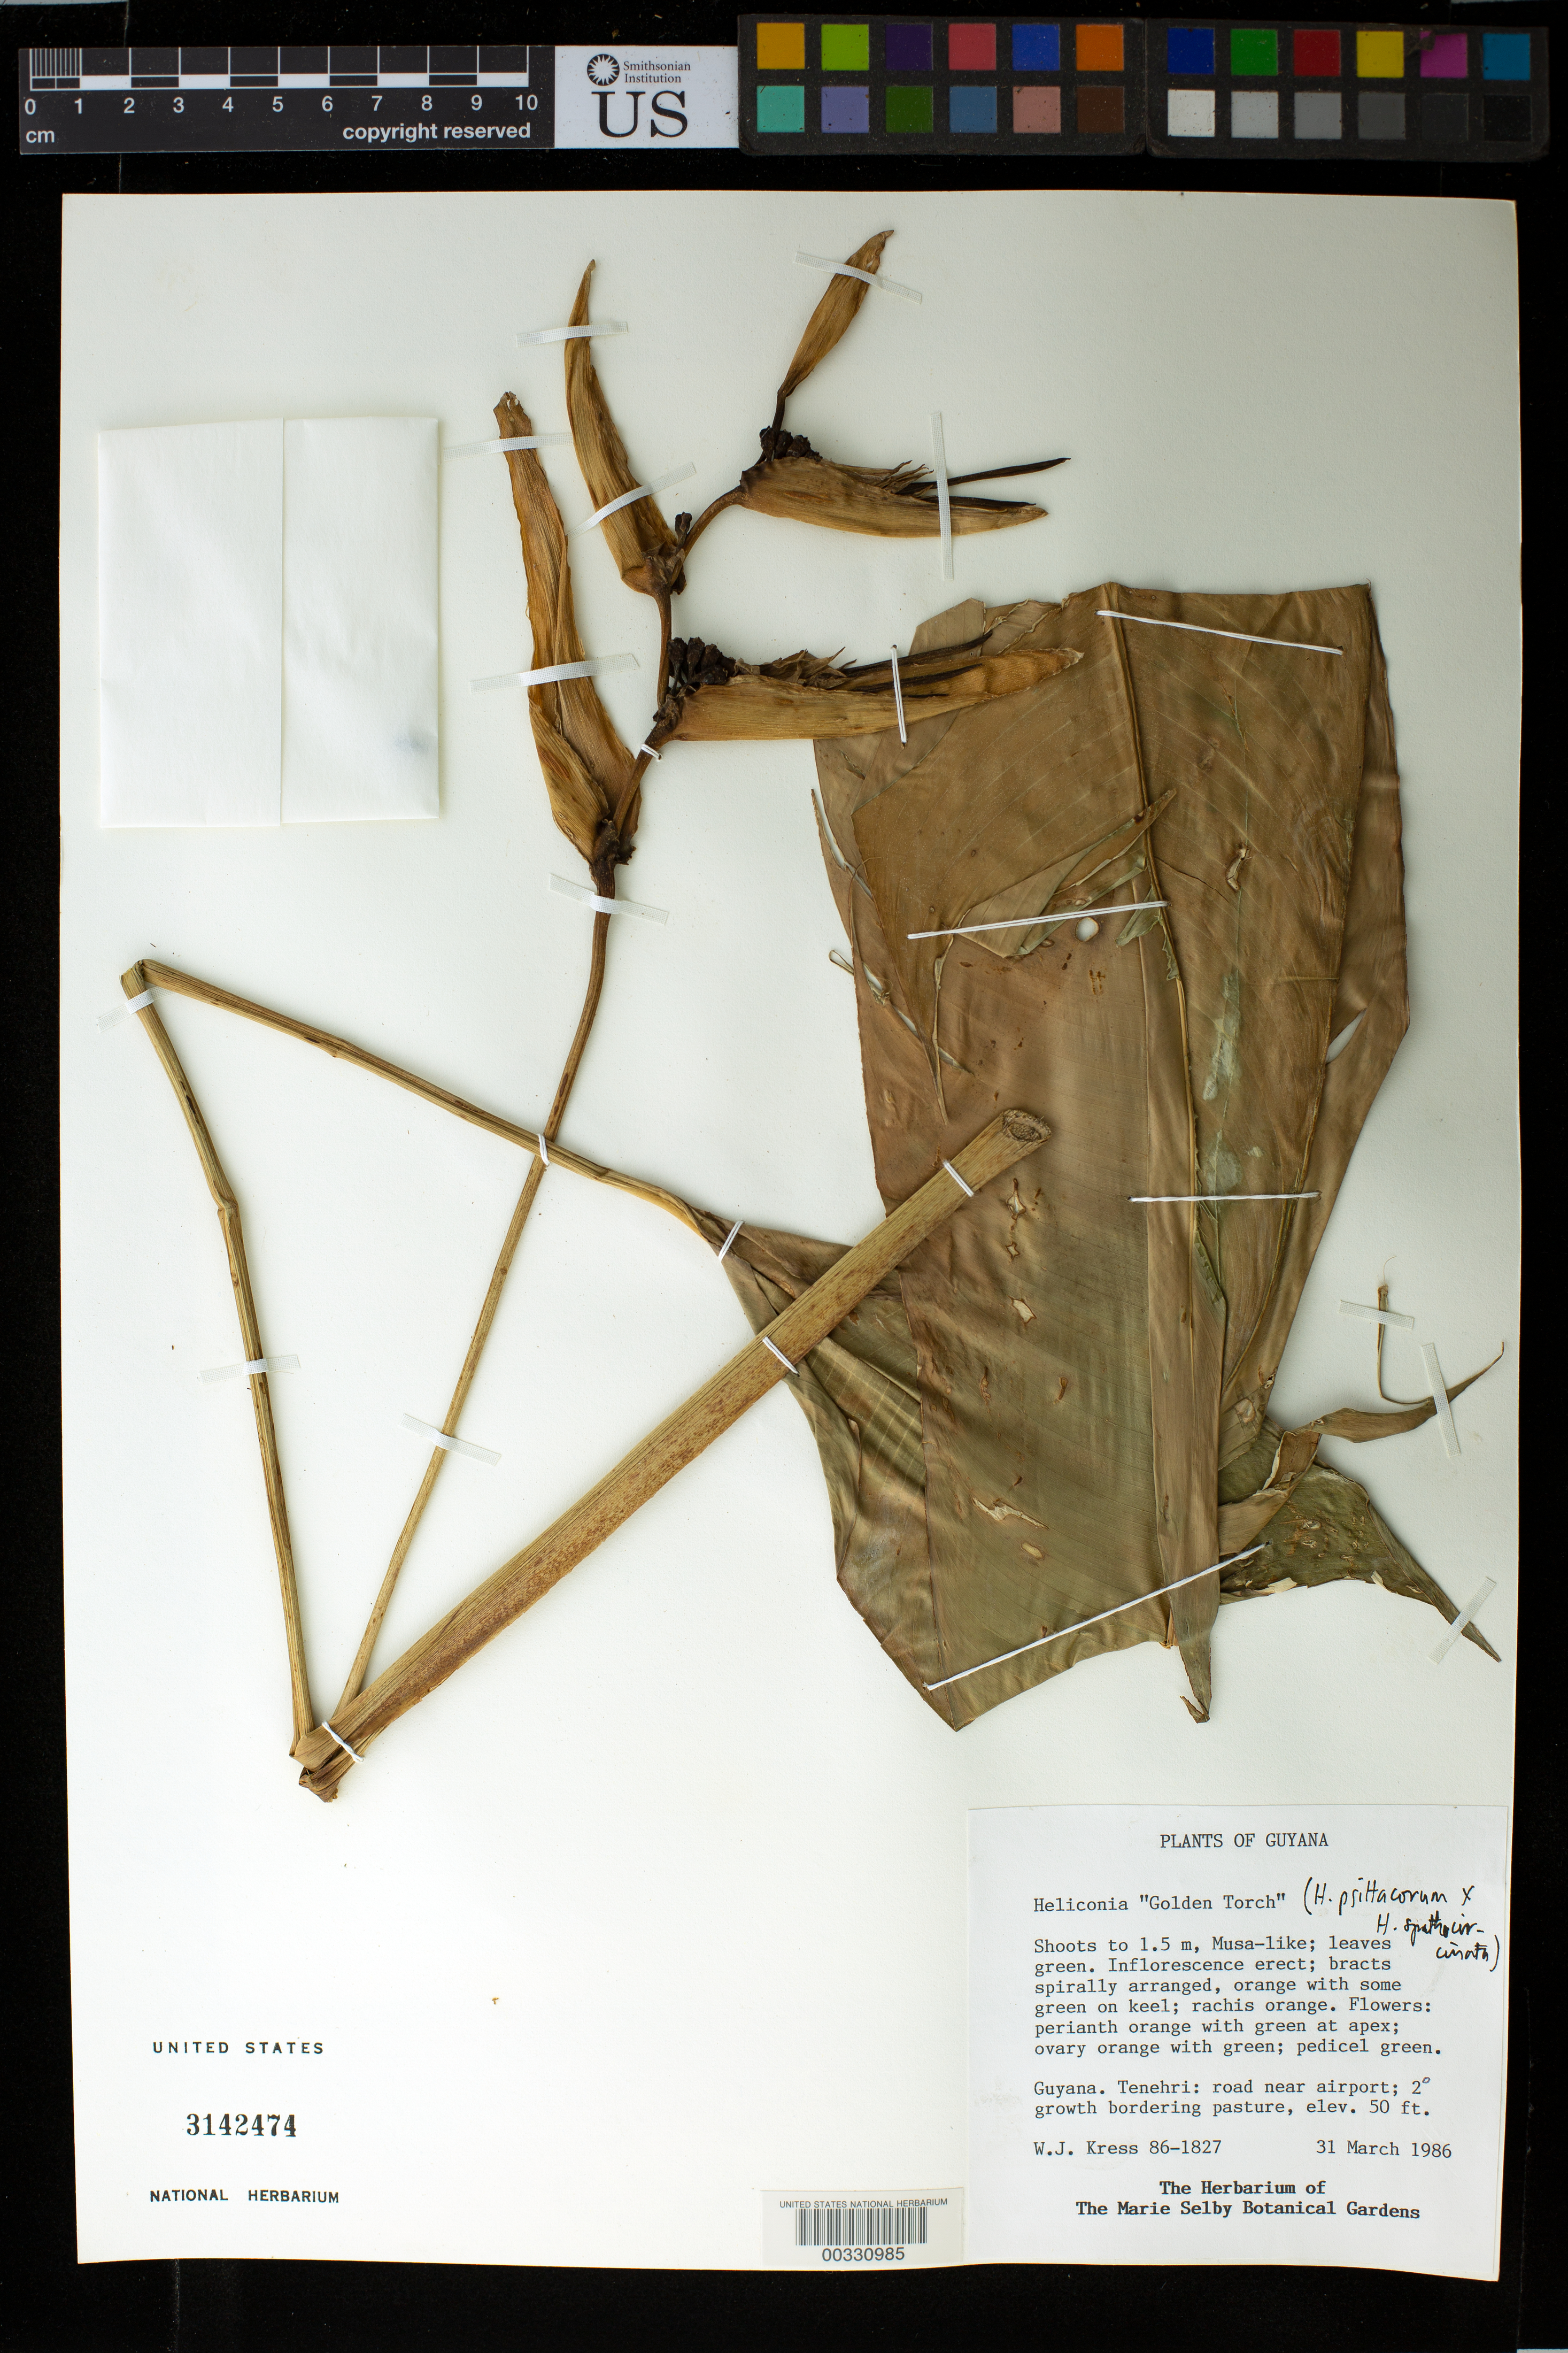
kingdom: Plantae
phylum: Tracheophyta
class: Liliopsida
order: Zingiberales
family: Heliconiaceae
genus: Heliconia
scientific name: Heliconia 'Golden Torch'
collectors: W. J. Kress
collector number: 86-1827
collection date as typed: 31 Mar 1986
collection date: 1986-03-31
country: Guyana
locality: Tenehri, road near airport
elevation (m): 15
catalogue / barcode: US 3142474